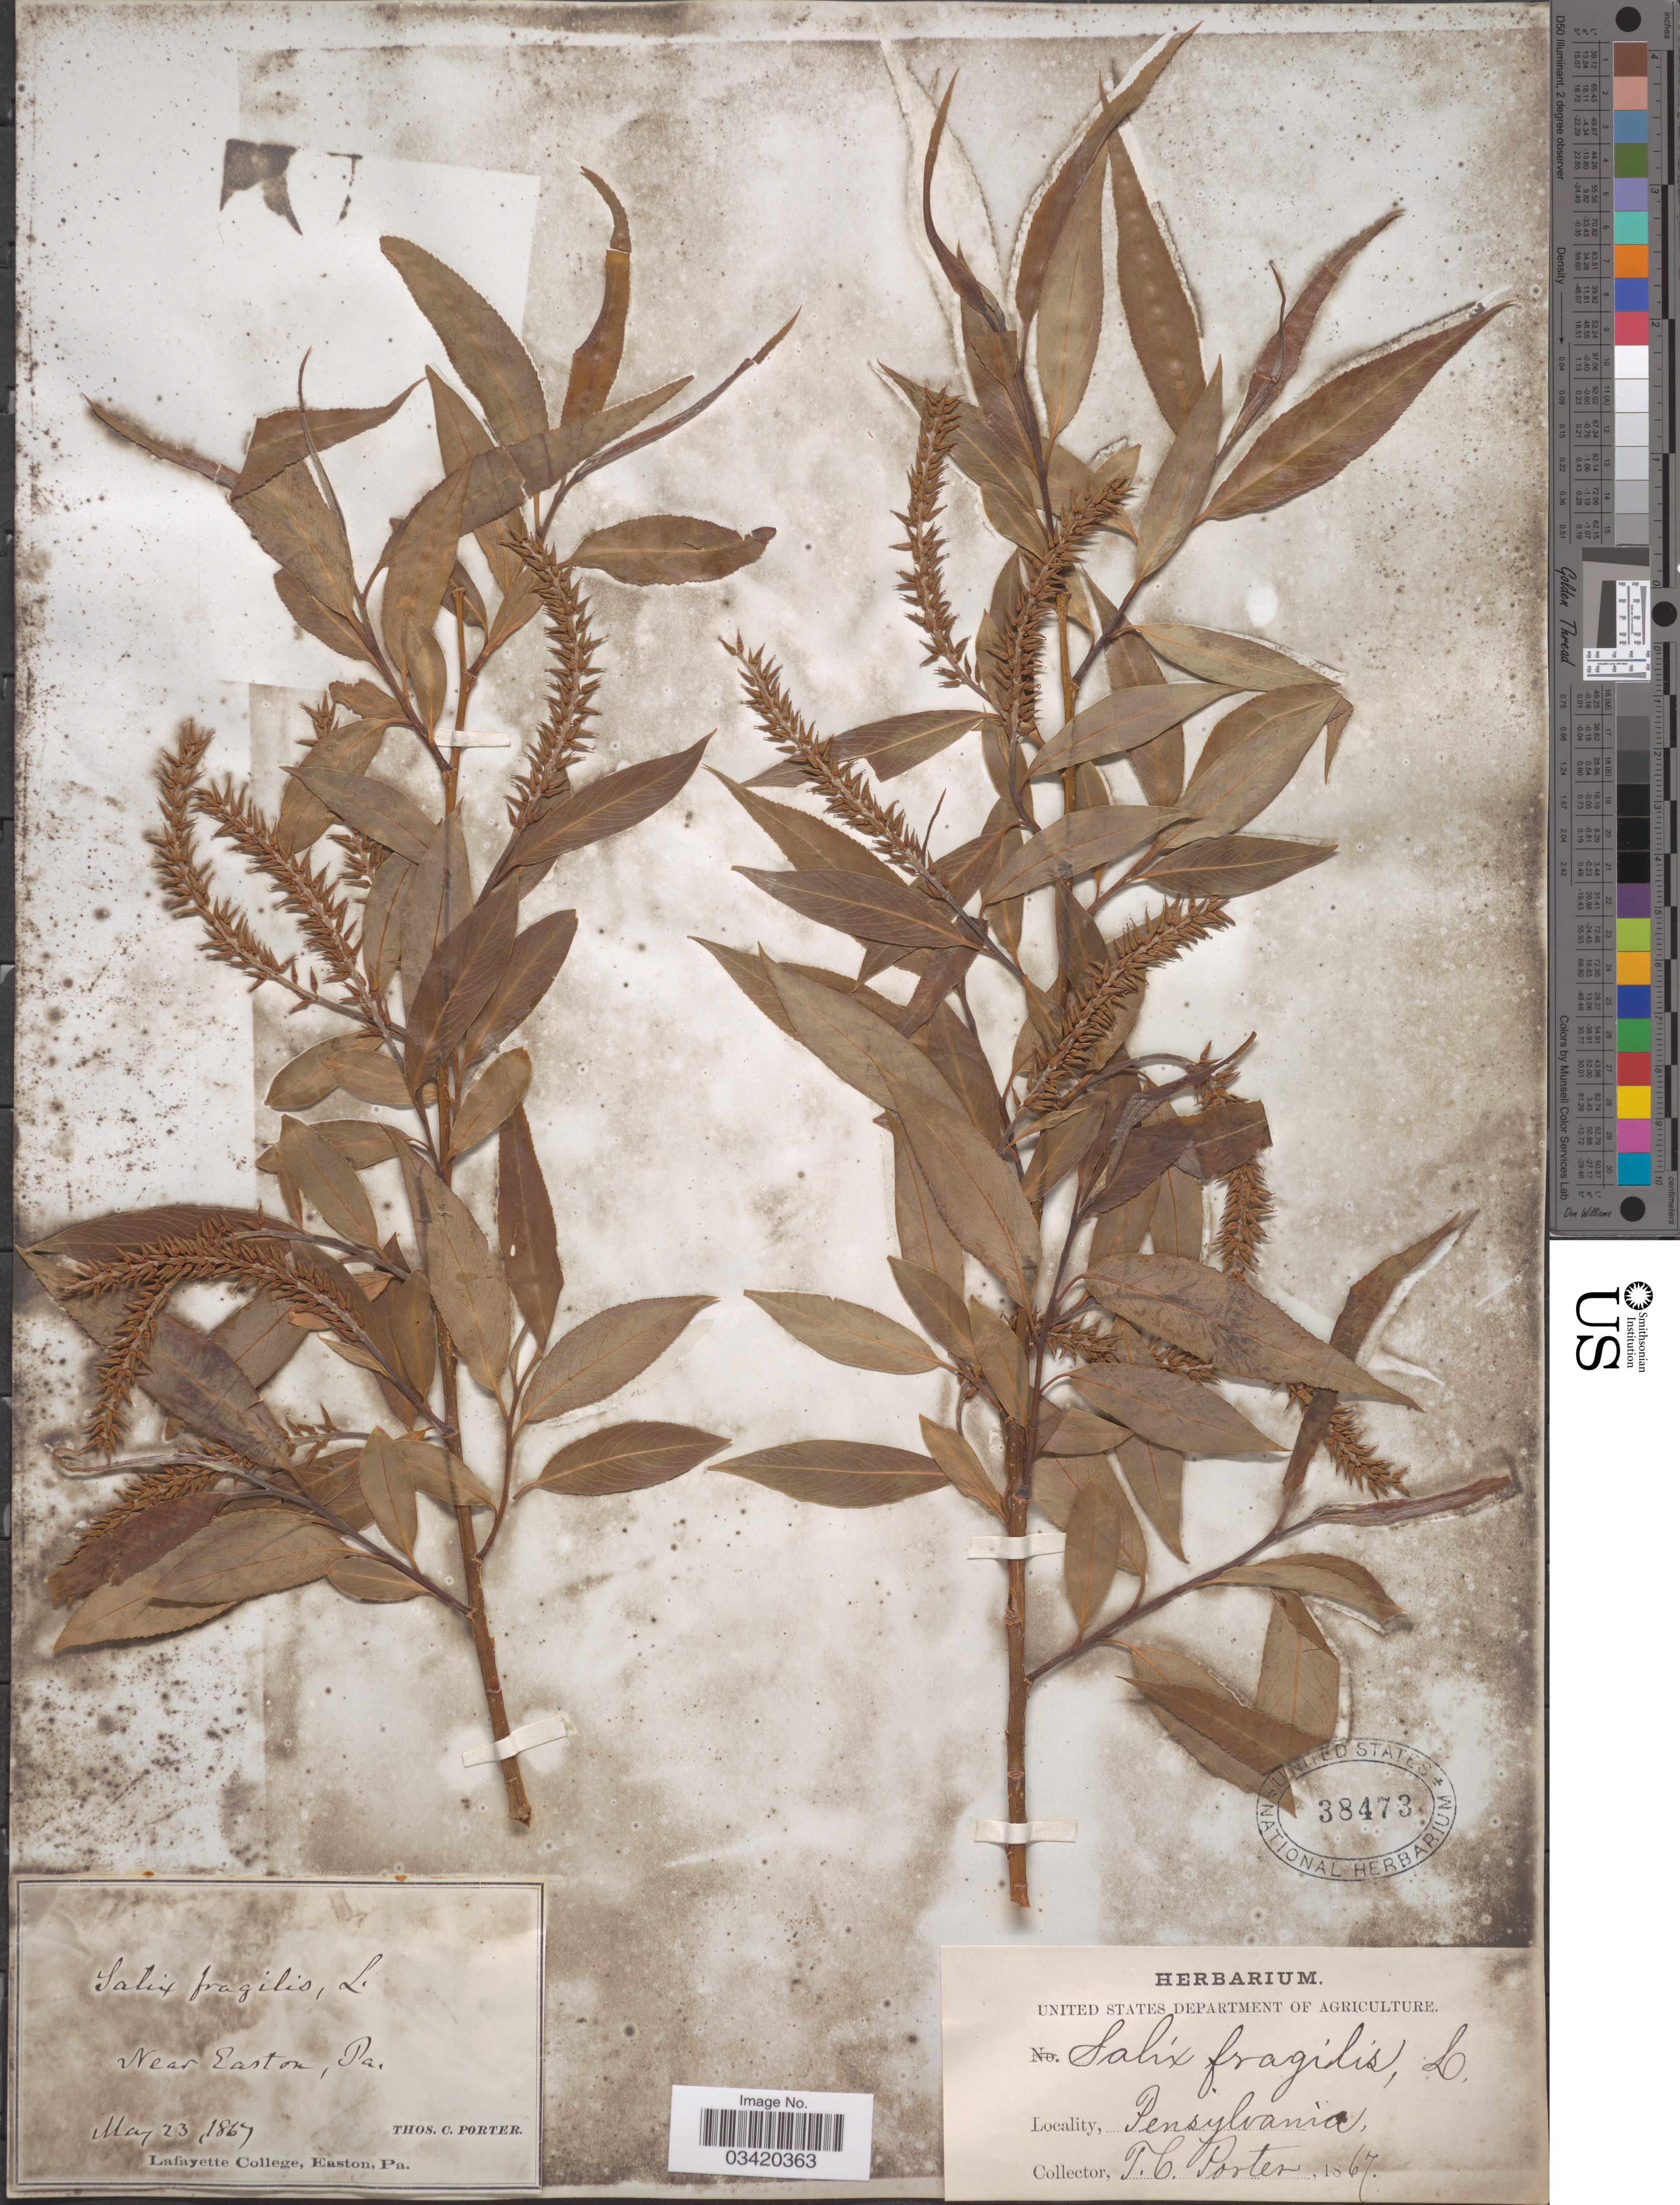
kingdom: Plantae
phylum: Tracheophyta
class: Magnoliopsida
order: Malpighiales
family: Salicaceae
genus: Salix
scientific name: Salix fragilis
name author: L.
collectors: T. Porter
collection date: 1867-05-23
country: United States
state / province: Pennsylvania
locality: Near Easton.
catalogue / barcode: US 38473